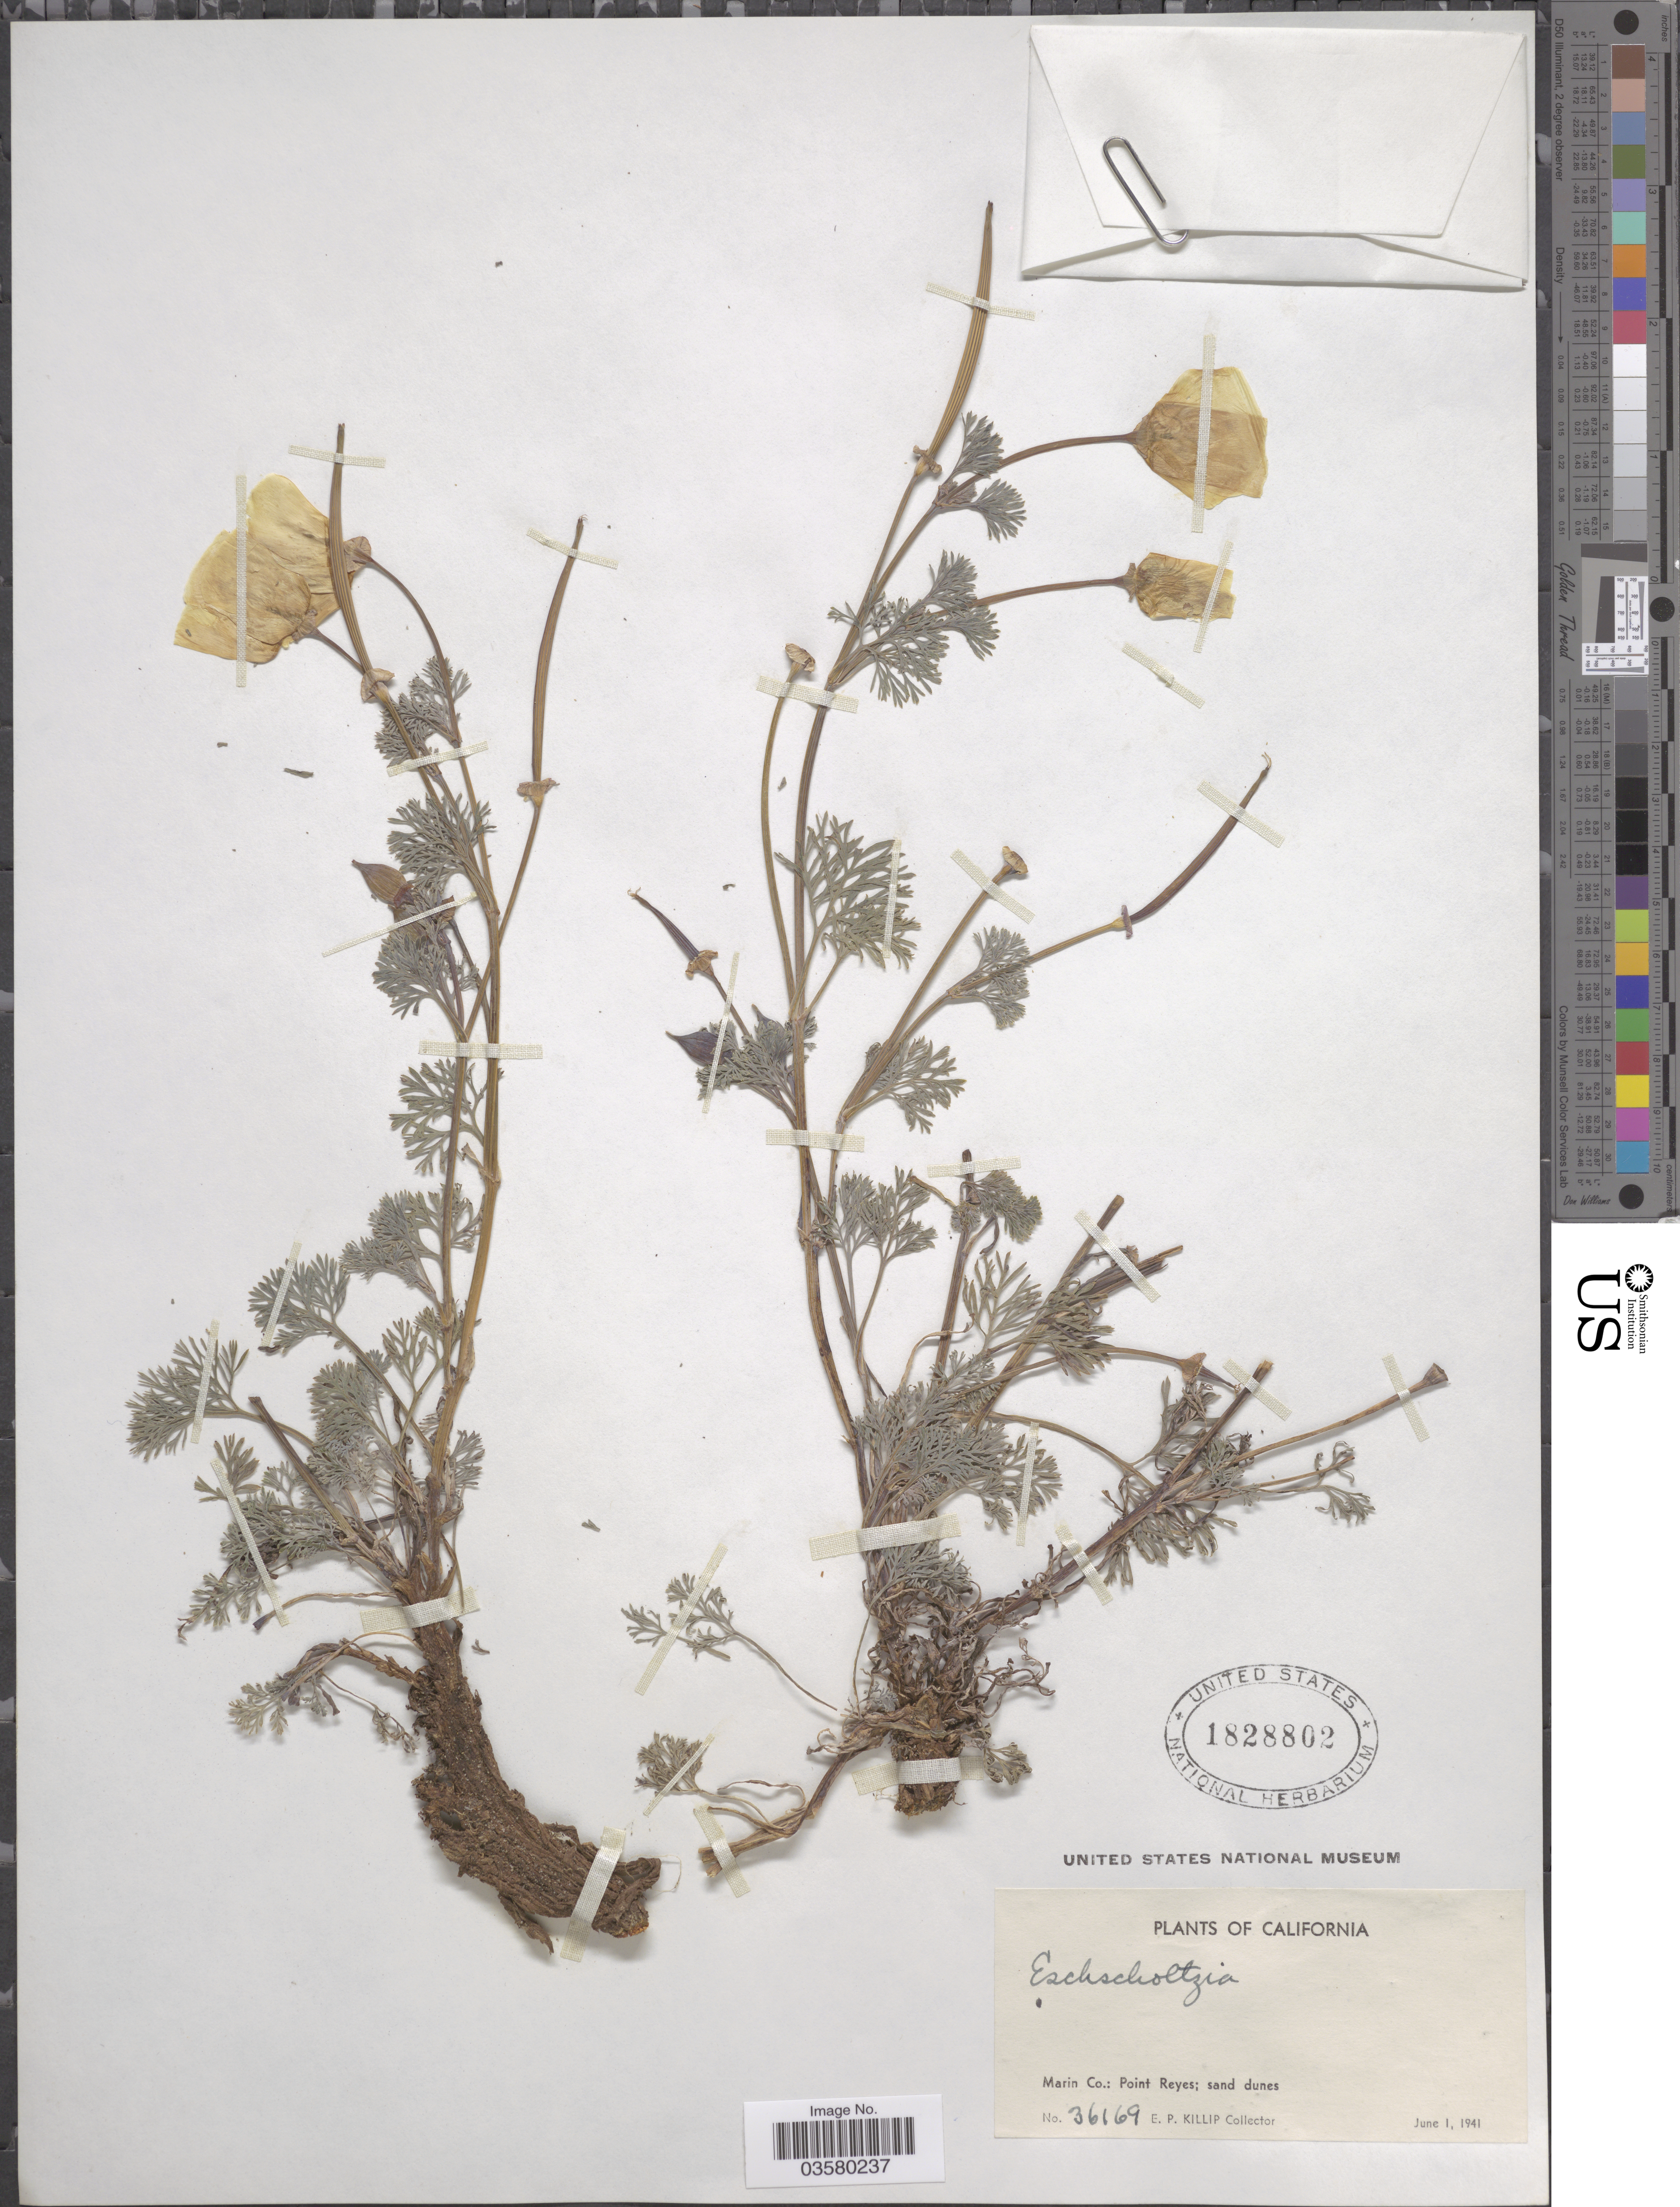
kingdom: Plantae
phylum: Tracheophyta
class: Magnoliopsida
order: Ranunculales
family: Papaveraceae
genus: Eschscholzia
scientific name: Eschscholzia californica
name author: Cham.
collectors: E. P. Killip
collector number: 36169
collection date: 1941-06-01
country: United States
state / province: California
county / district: Marin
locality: Marin Co.: Point Reyes.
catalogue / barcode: US 1828802